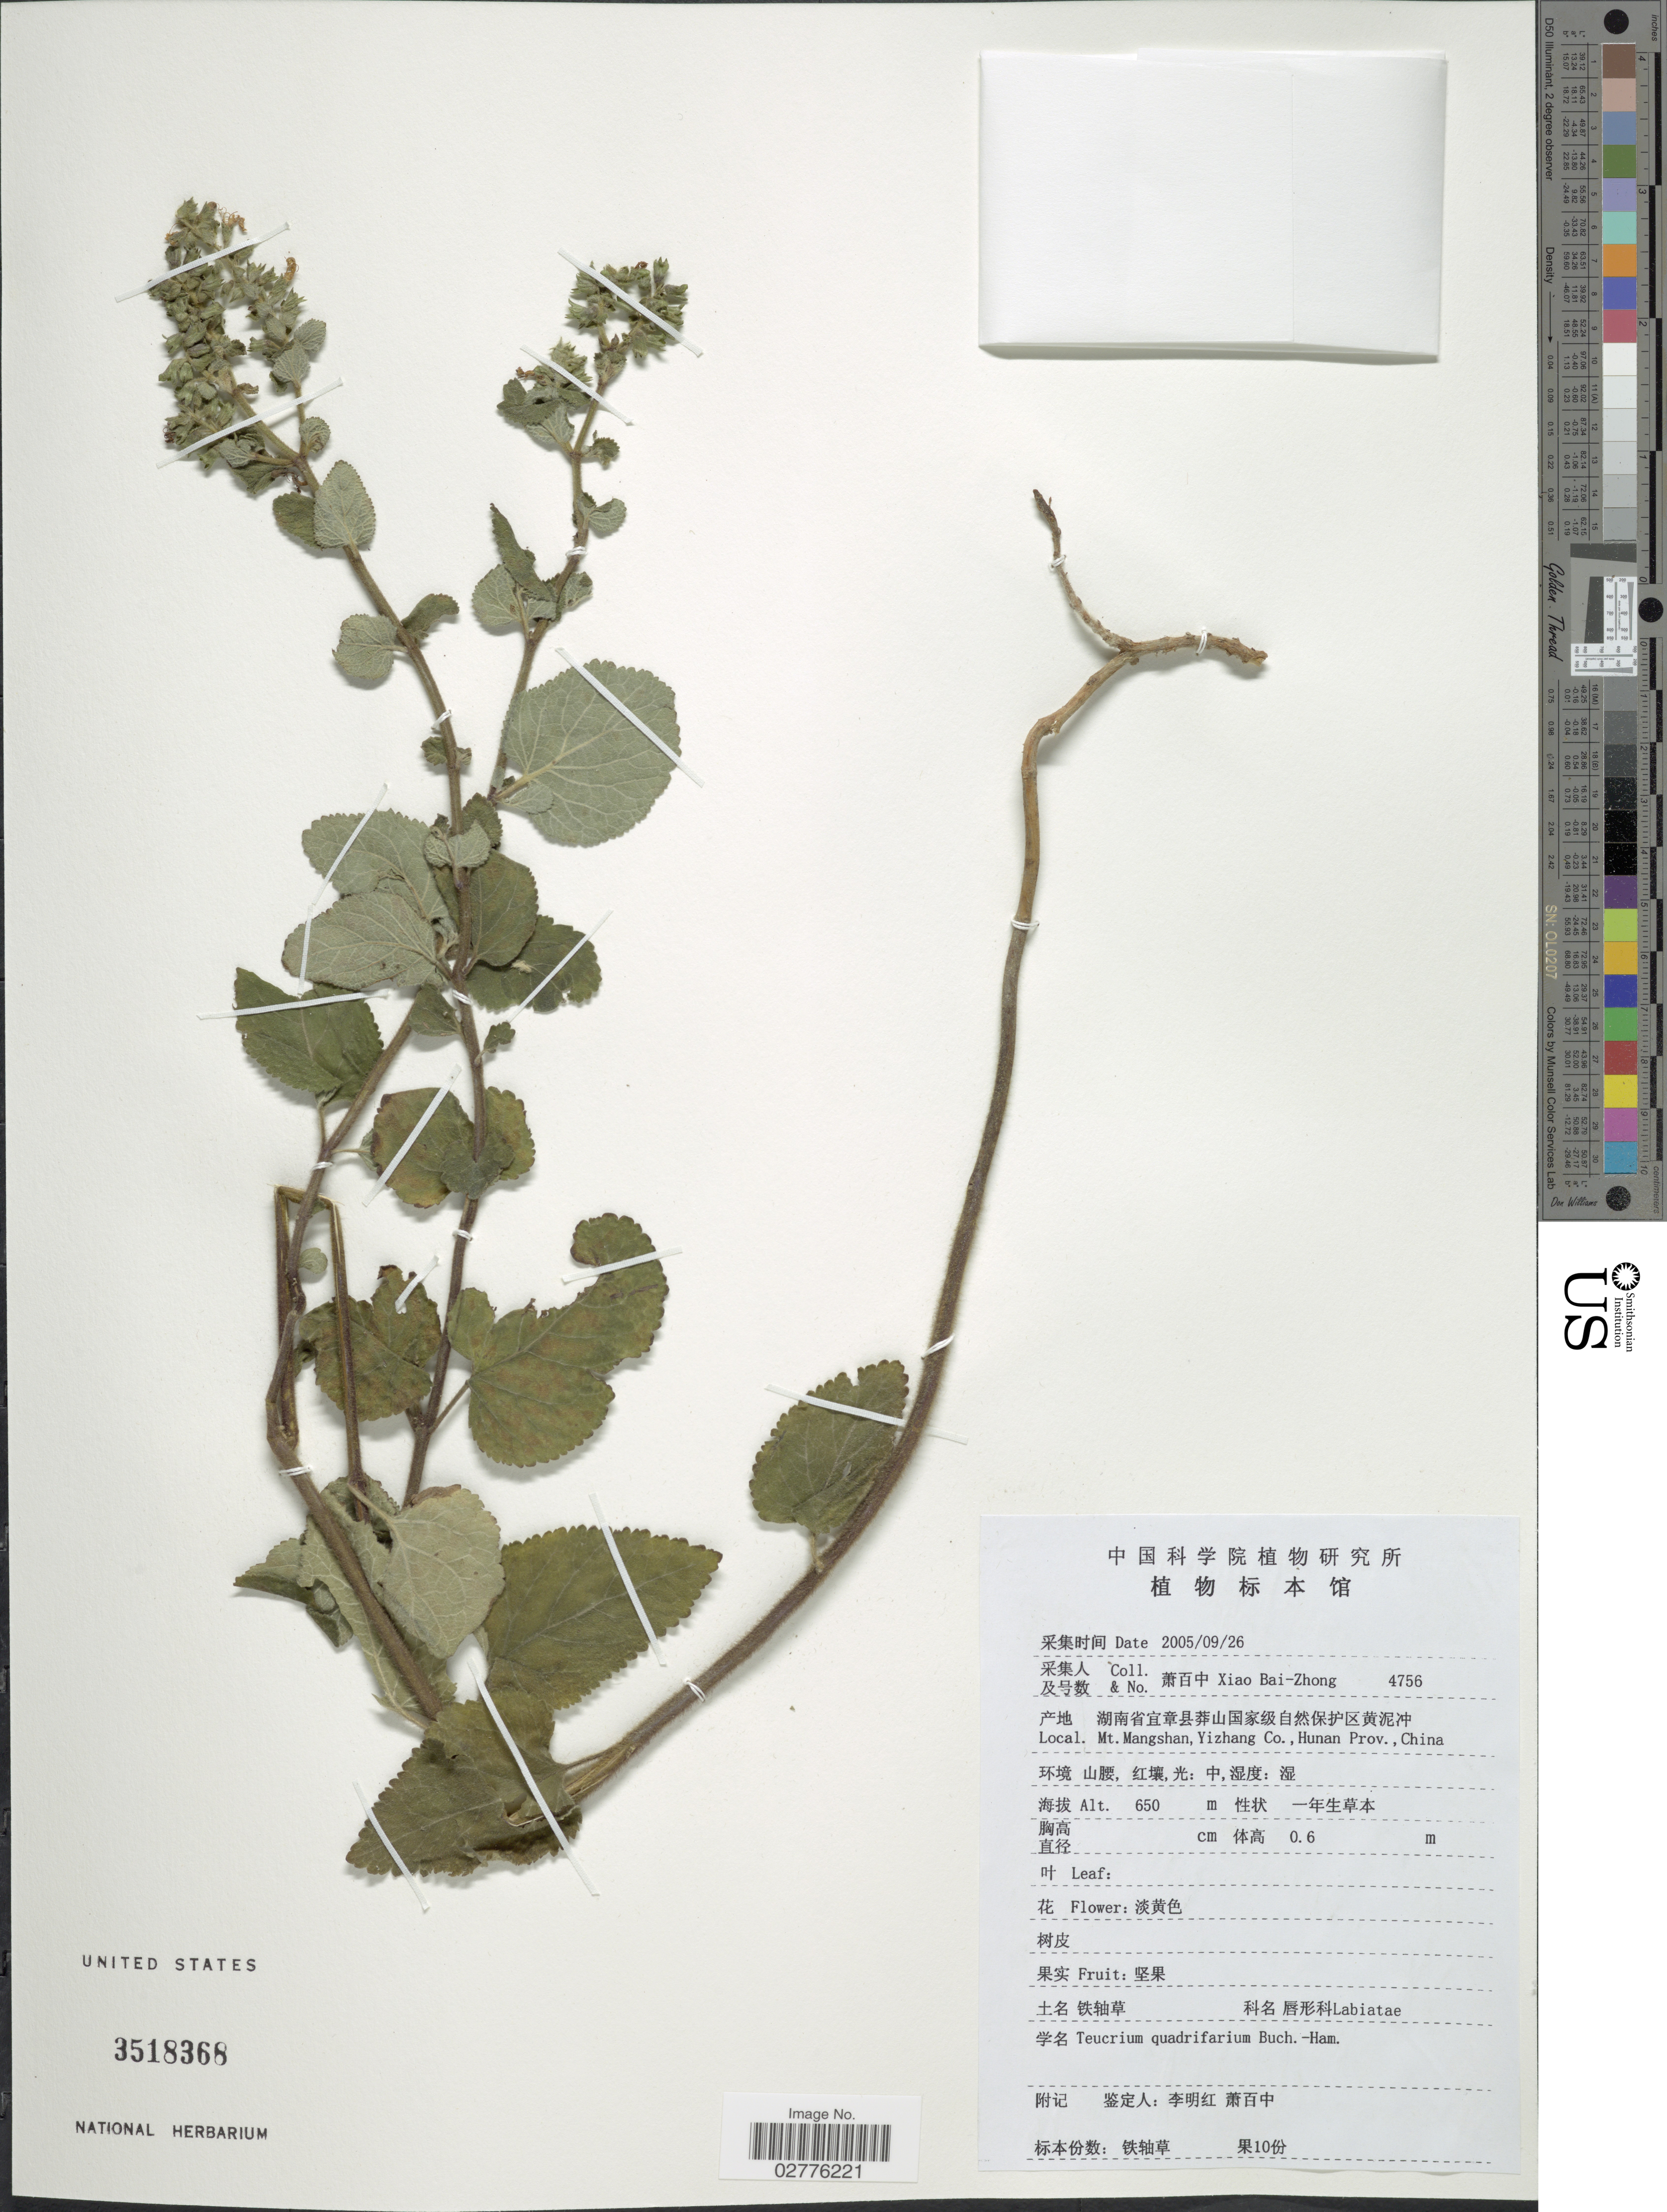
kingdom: Plantae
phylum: Tracheophyta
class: Magnoliopsida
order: Lamiales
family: Lamiaceae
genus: Teucrium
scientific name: Teucrium quadrifarium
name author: Buch.-Ham. ex D. Don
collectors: B. Z. Xiao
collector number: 4756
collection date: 2005-09-26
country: China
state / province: Hunan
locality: Mt. Mangshan, Yizhang Co.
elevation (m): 650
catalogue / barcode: US 3518368